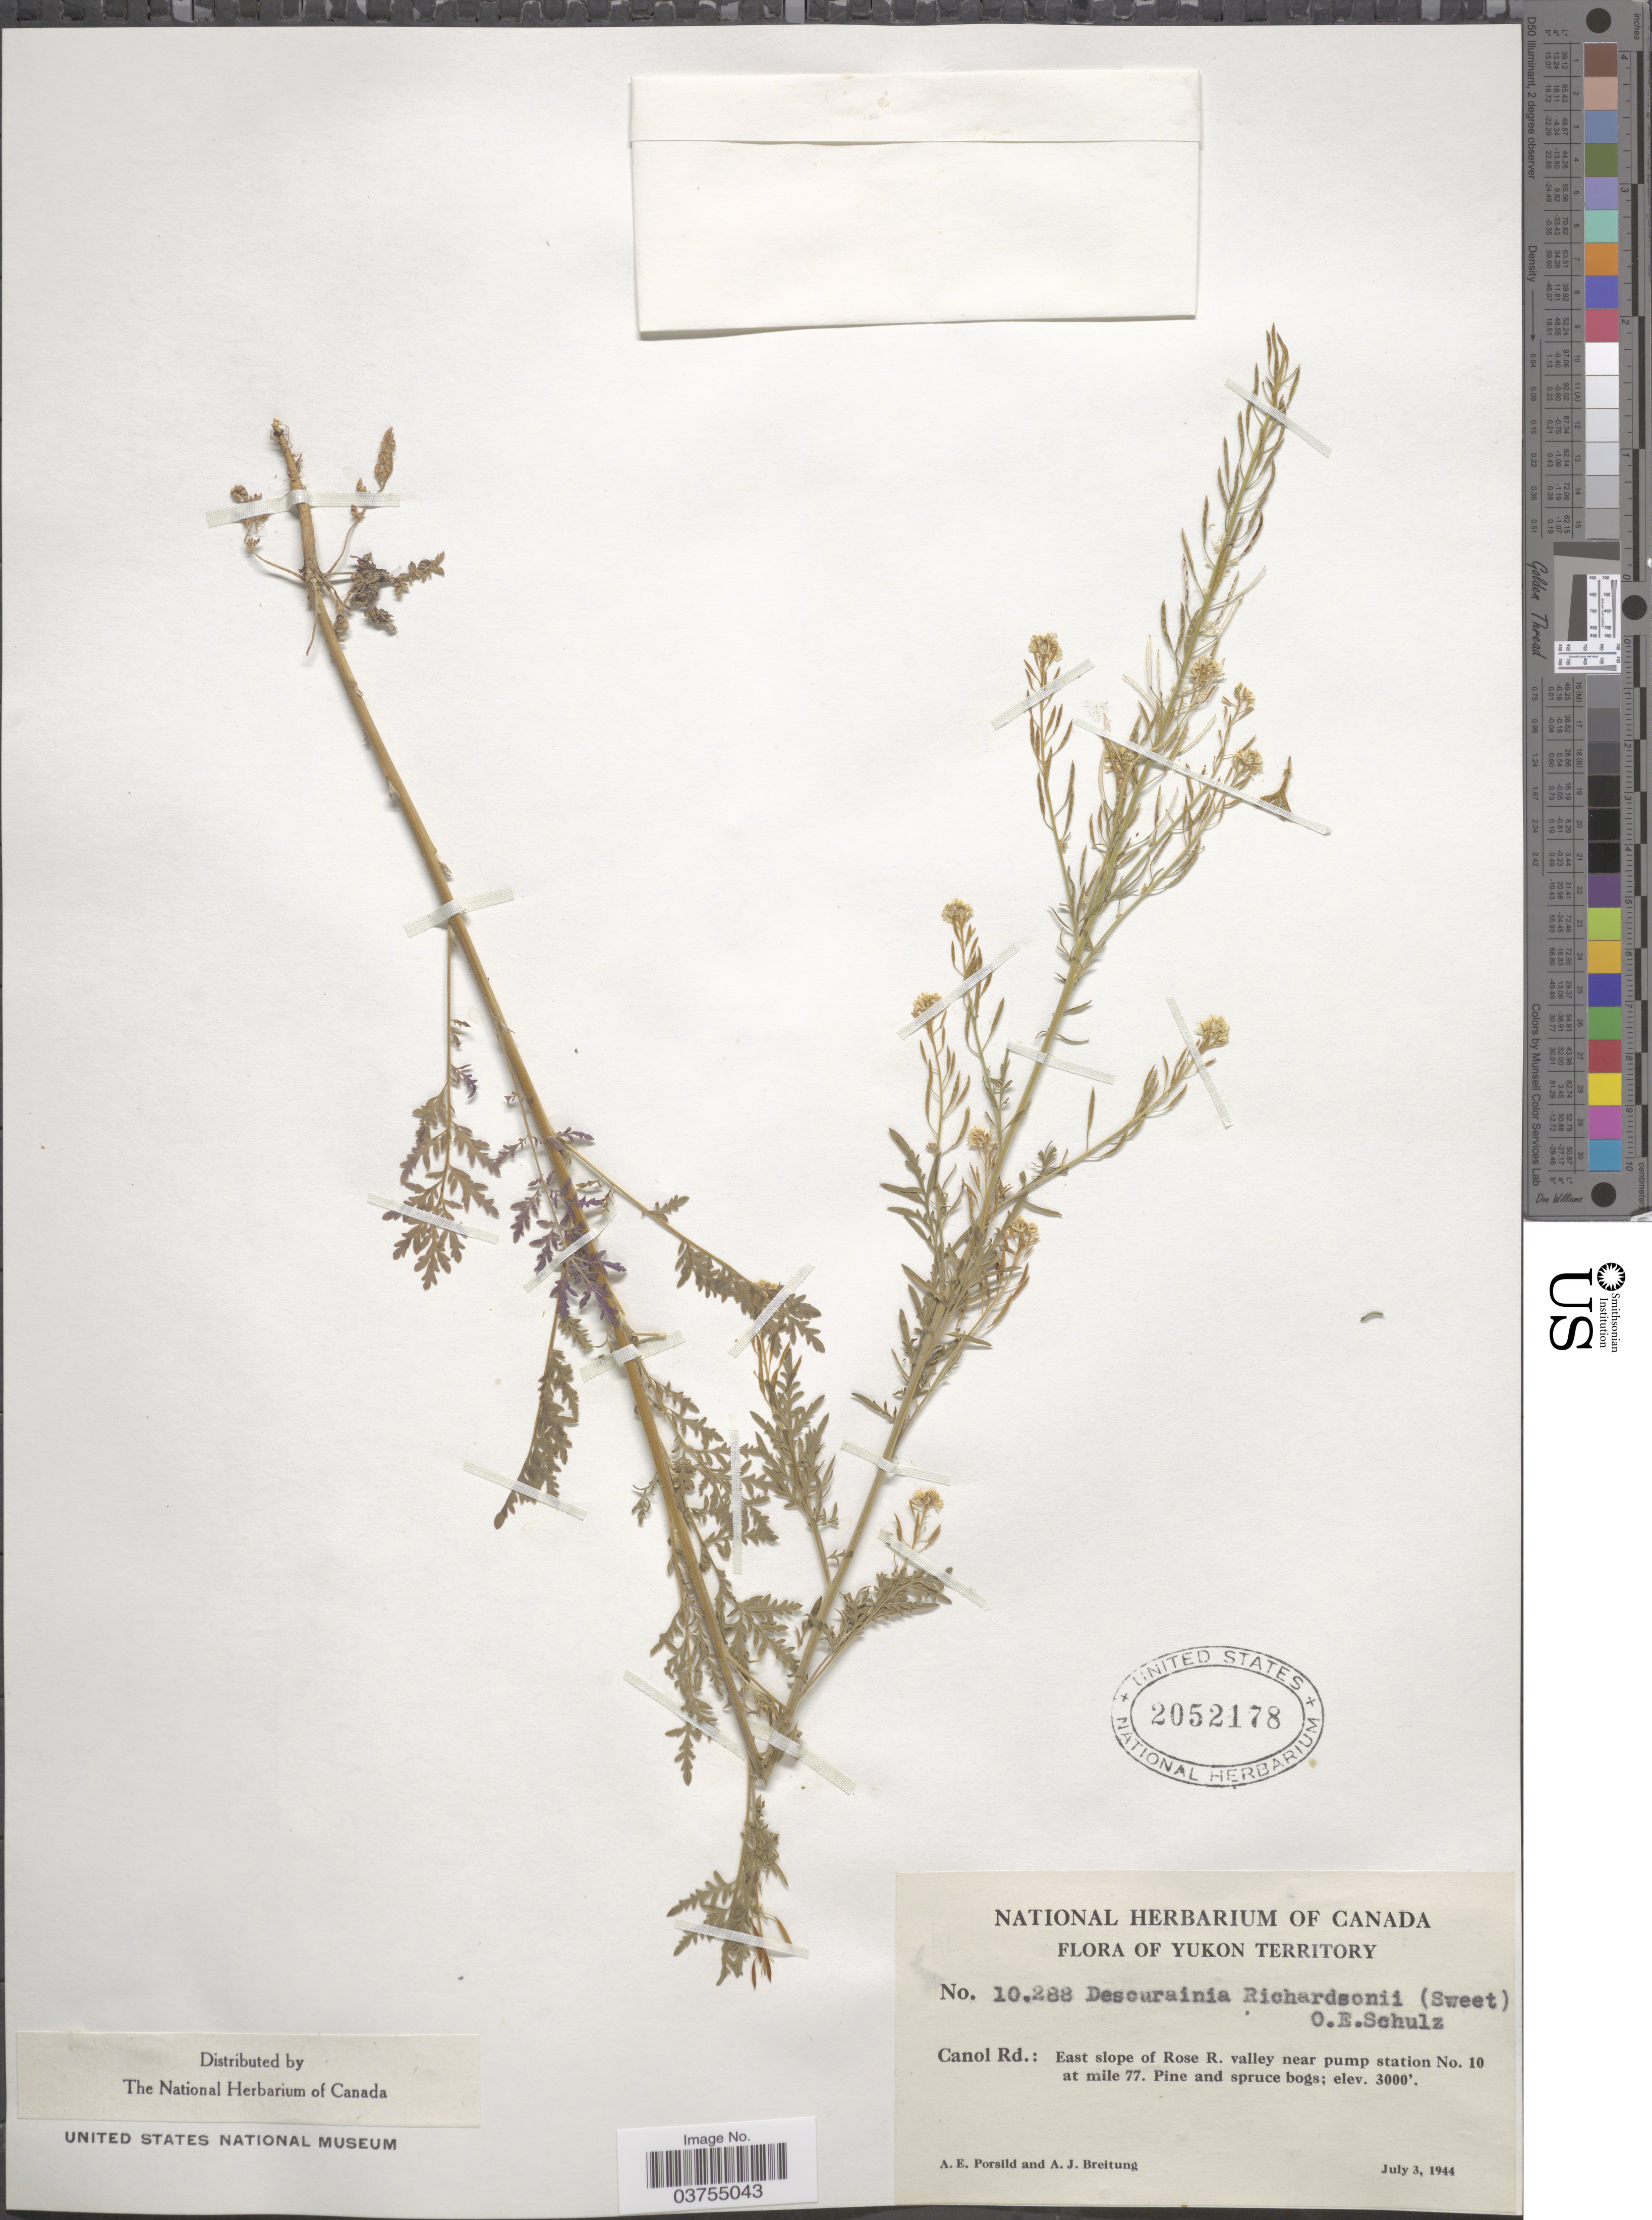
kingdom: Plantae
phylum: Tracheophyta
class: Magnoliopsida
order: Brassicales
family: Brassicaceae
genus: Descurainia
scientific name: Descurainia richardsonii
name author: (C.A. Mey.) O.E. Schulz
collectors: A. E. Porsild & A. Breitung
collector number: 10288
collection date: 1944-07-03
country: Canada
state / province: Yukon Territory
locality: Canol Rd.: East slope of Rose R. valley near pump station No. 10 at mile 77.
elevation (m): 914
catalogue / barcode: US 2052178